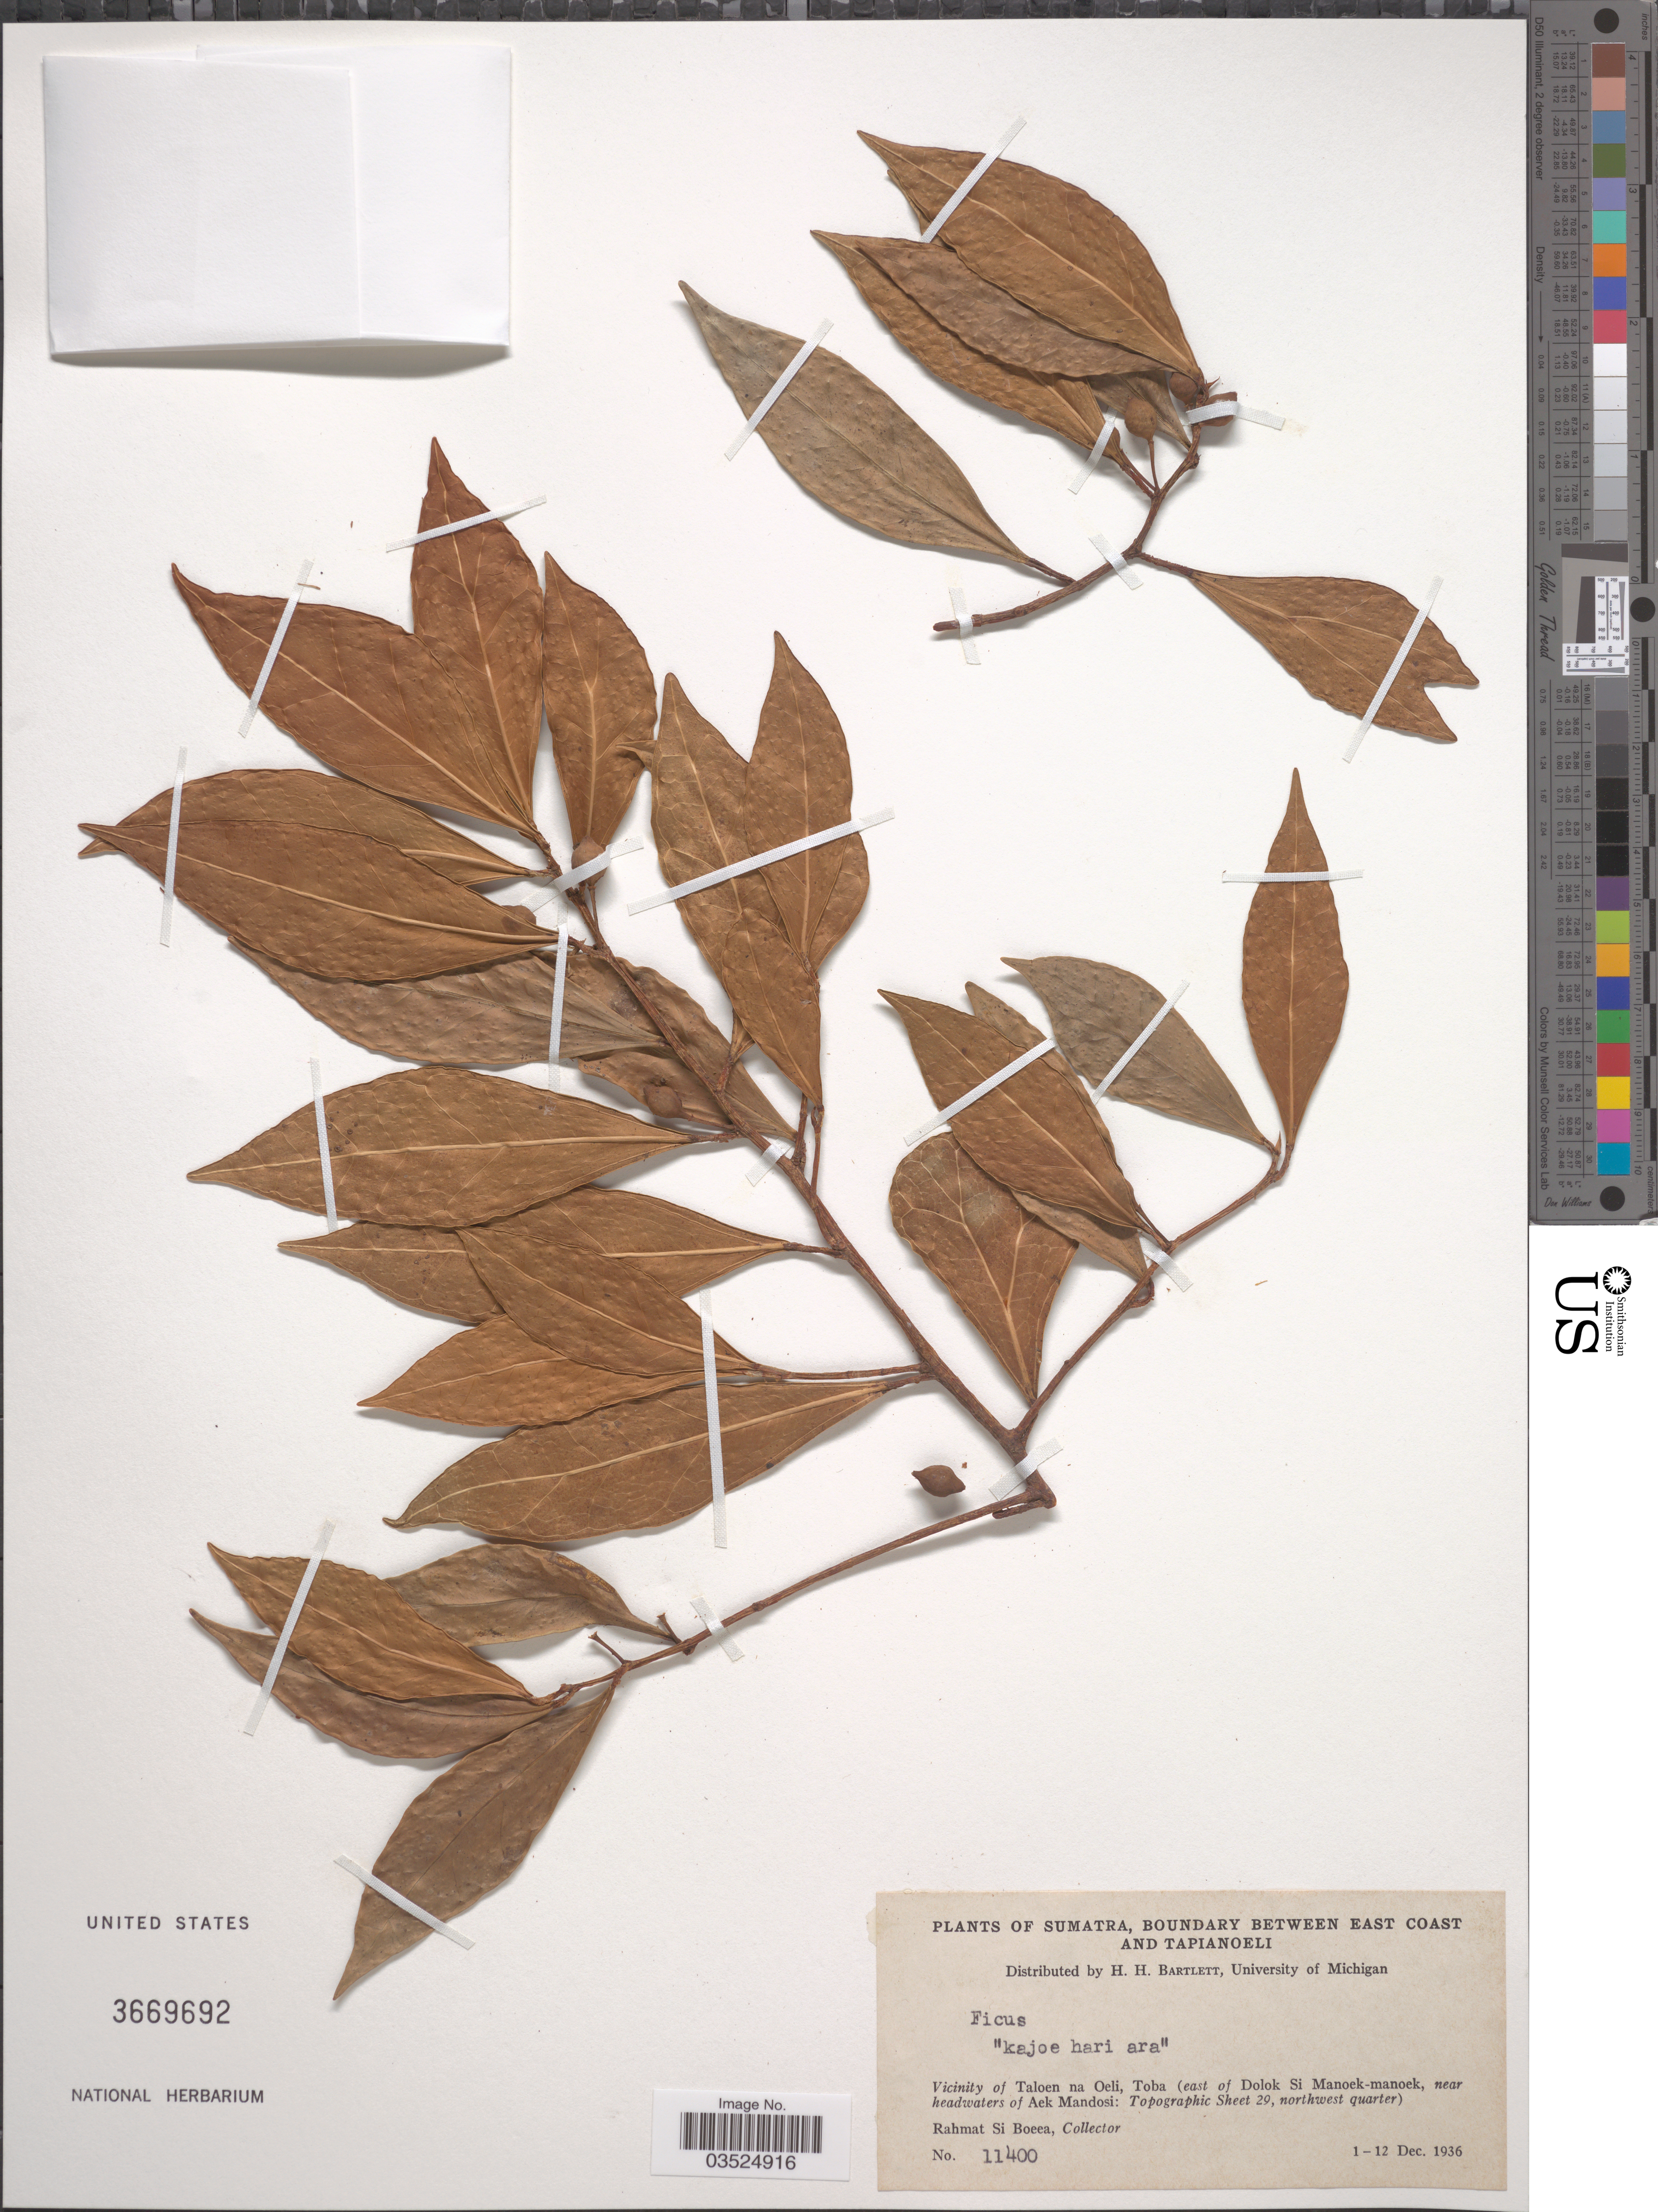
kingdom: Plantae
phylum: Tracheophyta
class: Magnoliopsida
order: Rosales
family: Moraceae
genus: Ficus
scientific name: Ficus sp.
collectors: Rahmat Si Boeea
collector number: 11400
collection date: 1936-12-01/1936-12-12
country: Indonesia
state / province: Sumatra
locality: Boundary between East Coast and Tapianoeli. Vicinity of Taloen na Oeli, Toba (east of Dolok Si Manoek-manoek, near headwaters of Aek Mandosi: Topographic Sheet 29, northwest quarter).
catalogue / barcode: US 3669692